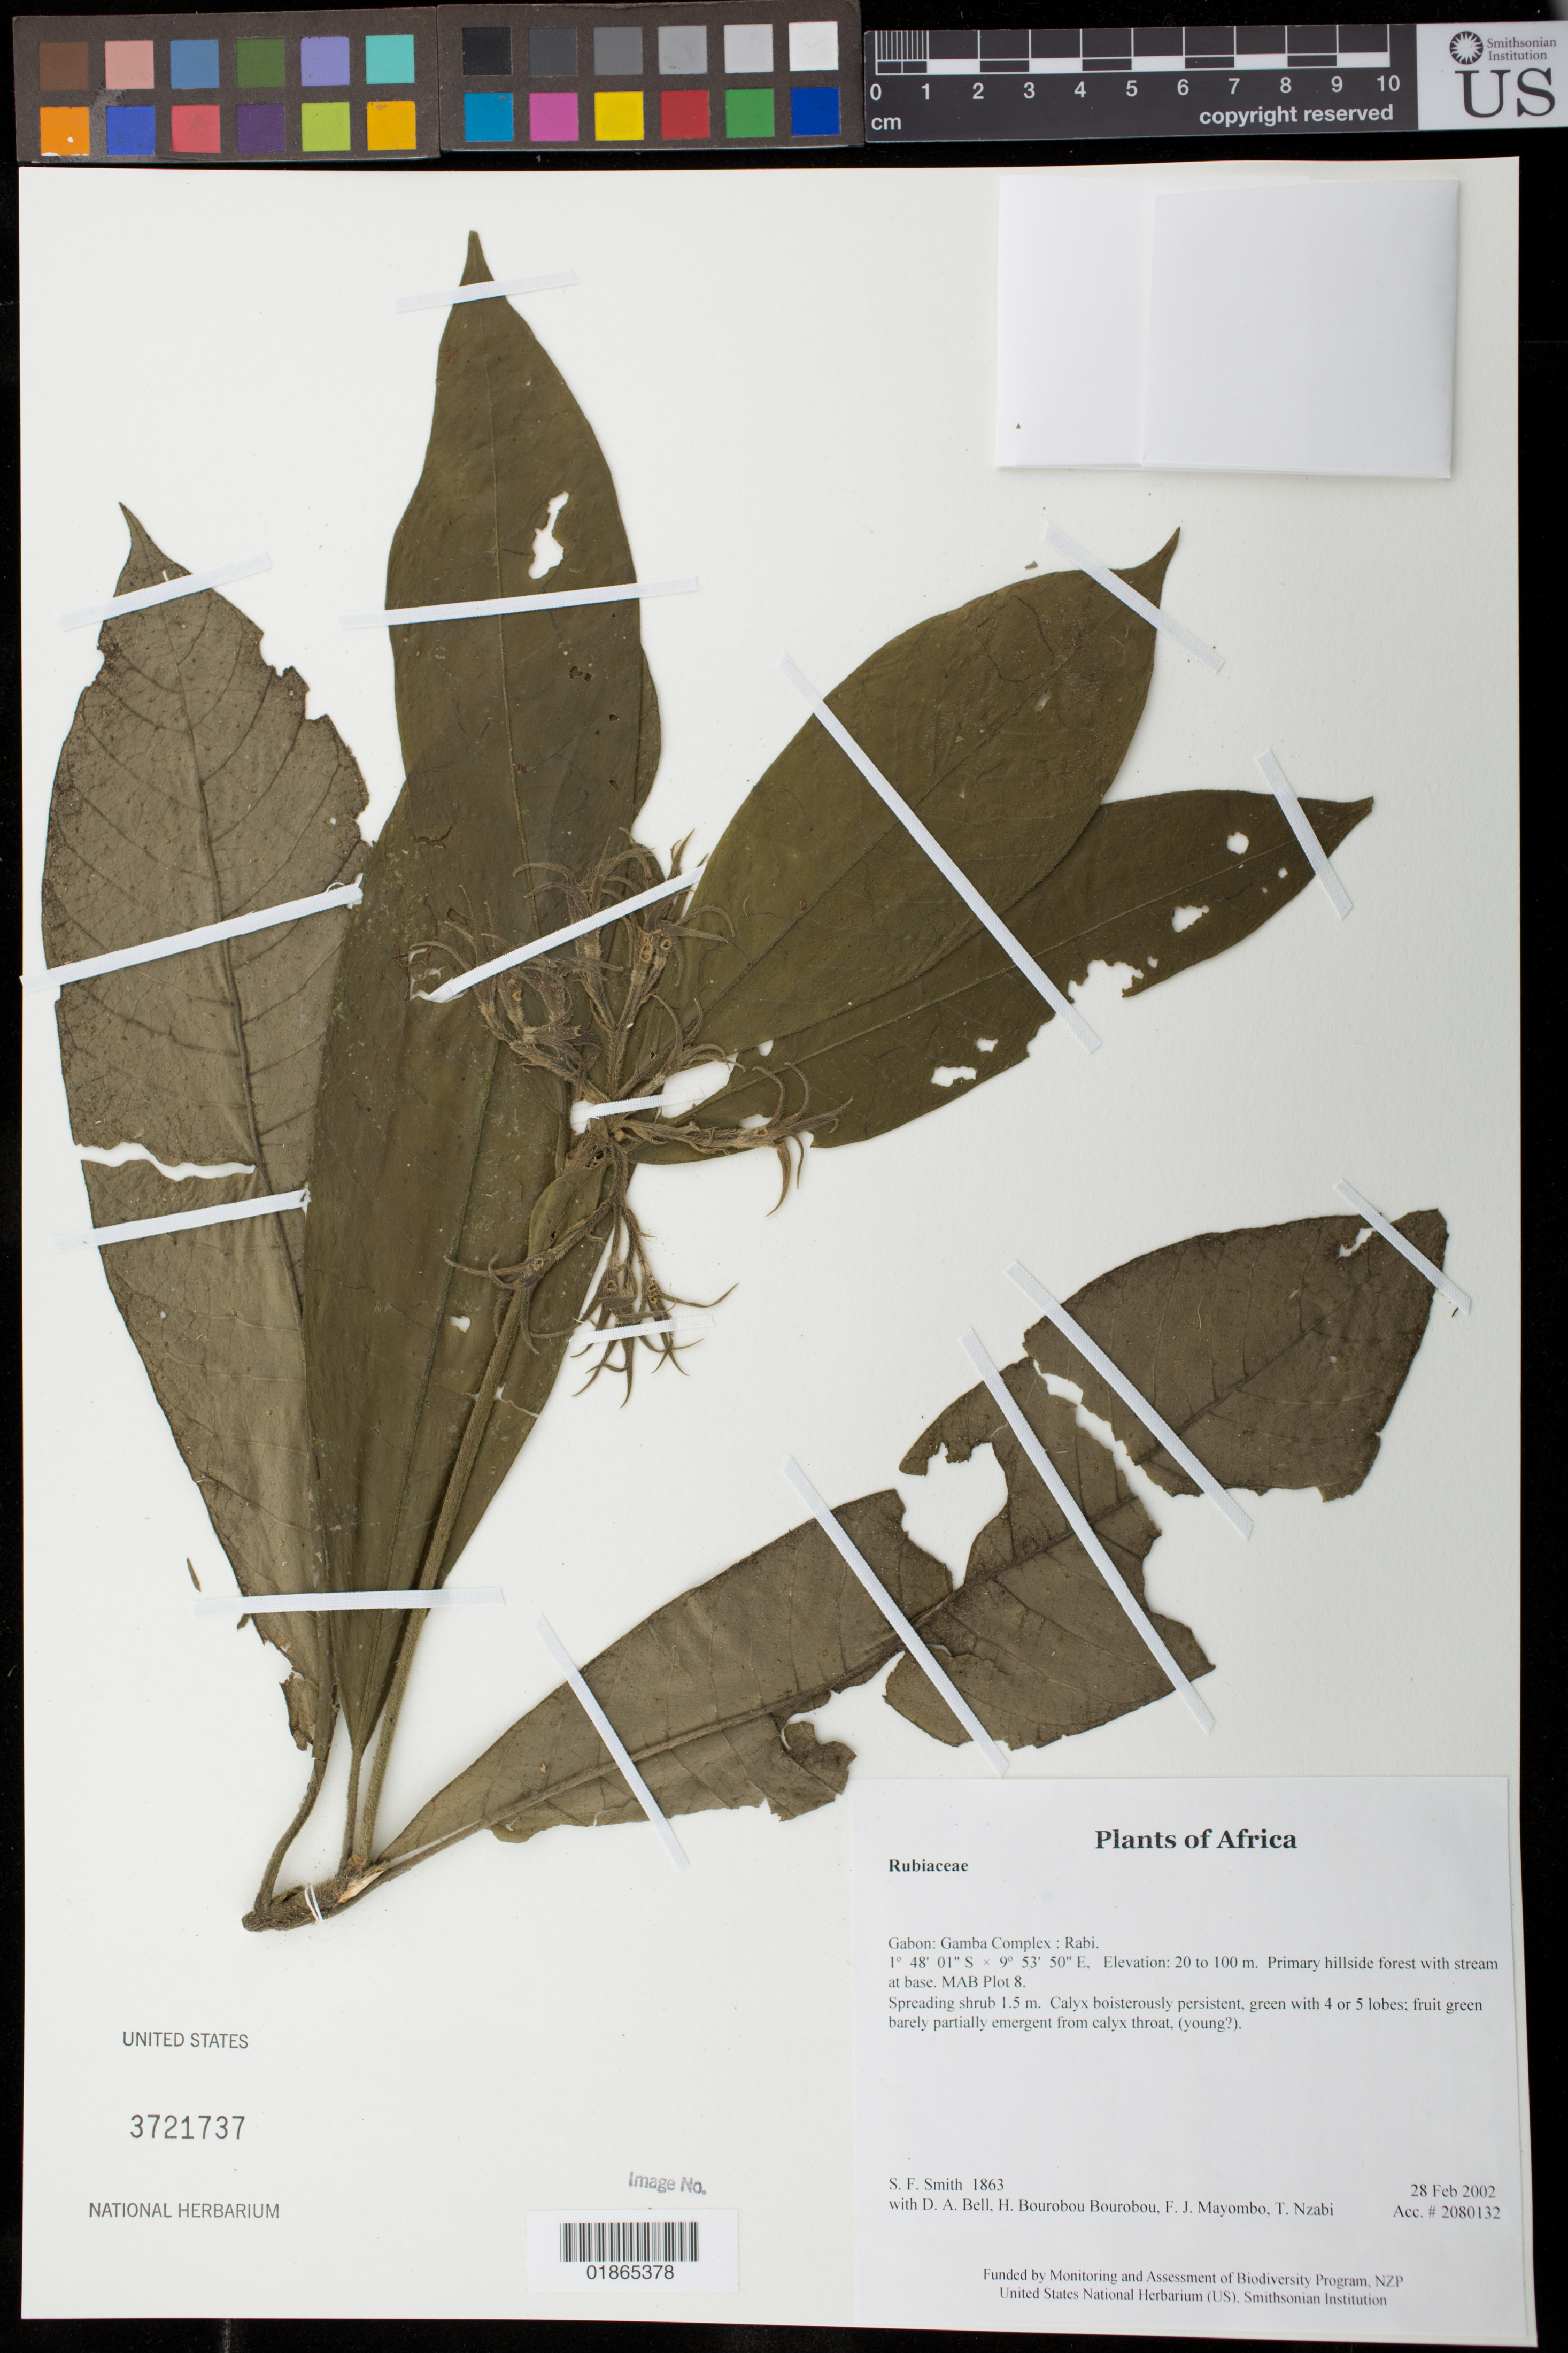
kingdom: Plantae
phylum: Tracheophyta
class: Magnoliopsida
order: Gentianales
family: Rubiaceae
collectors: S.F. Smith, D. A. Bell, H. Bourobou Bourobou & F. J. Mayombo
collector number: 1863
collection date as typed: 28 Feb 2002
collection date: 2002-02-28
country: Gabon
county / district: Gamba Complex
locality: Rabi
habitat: Primary hillside forest with stream at base. MAB Plot 8.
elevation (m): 20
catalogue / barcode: US 3721737